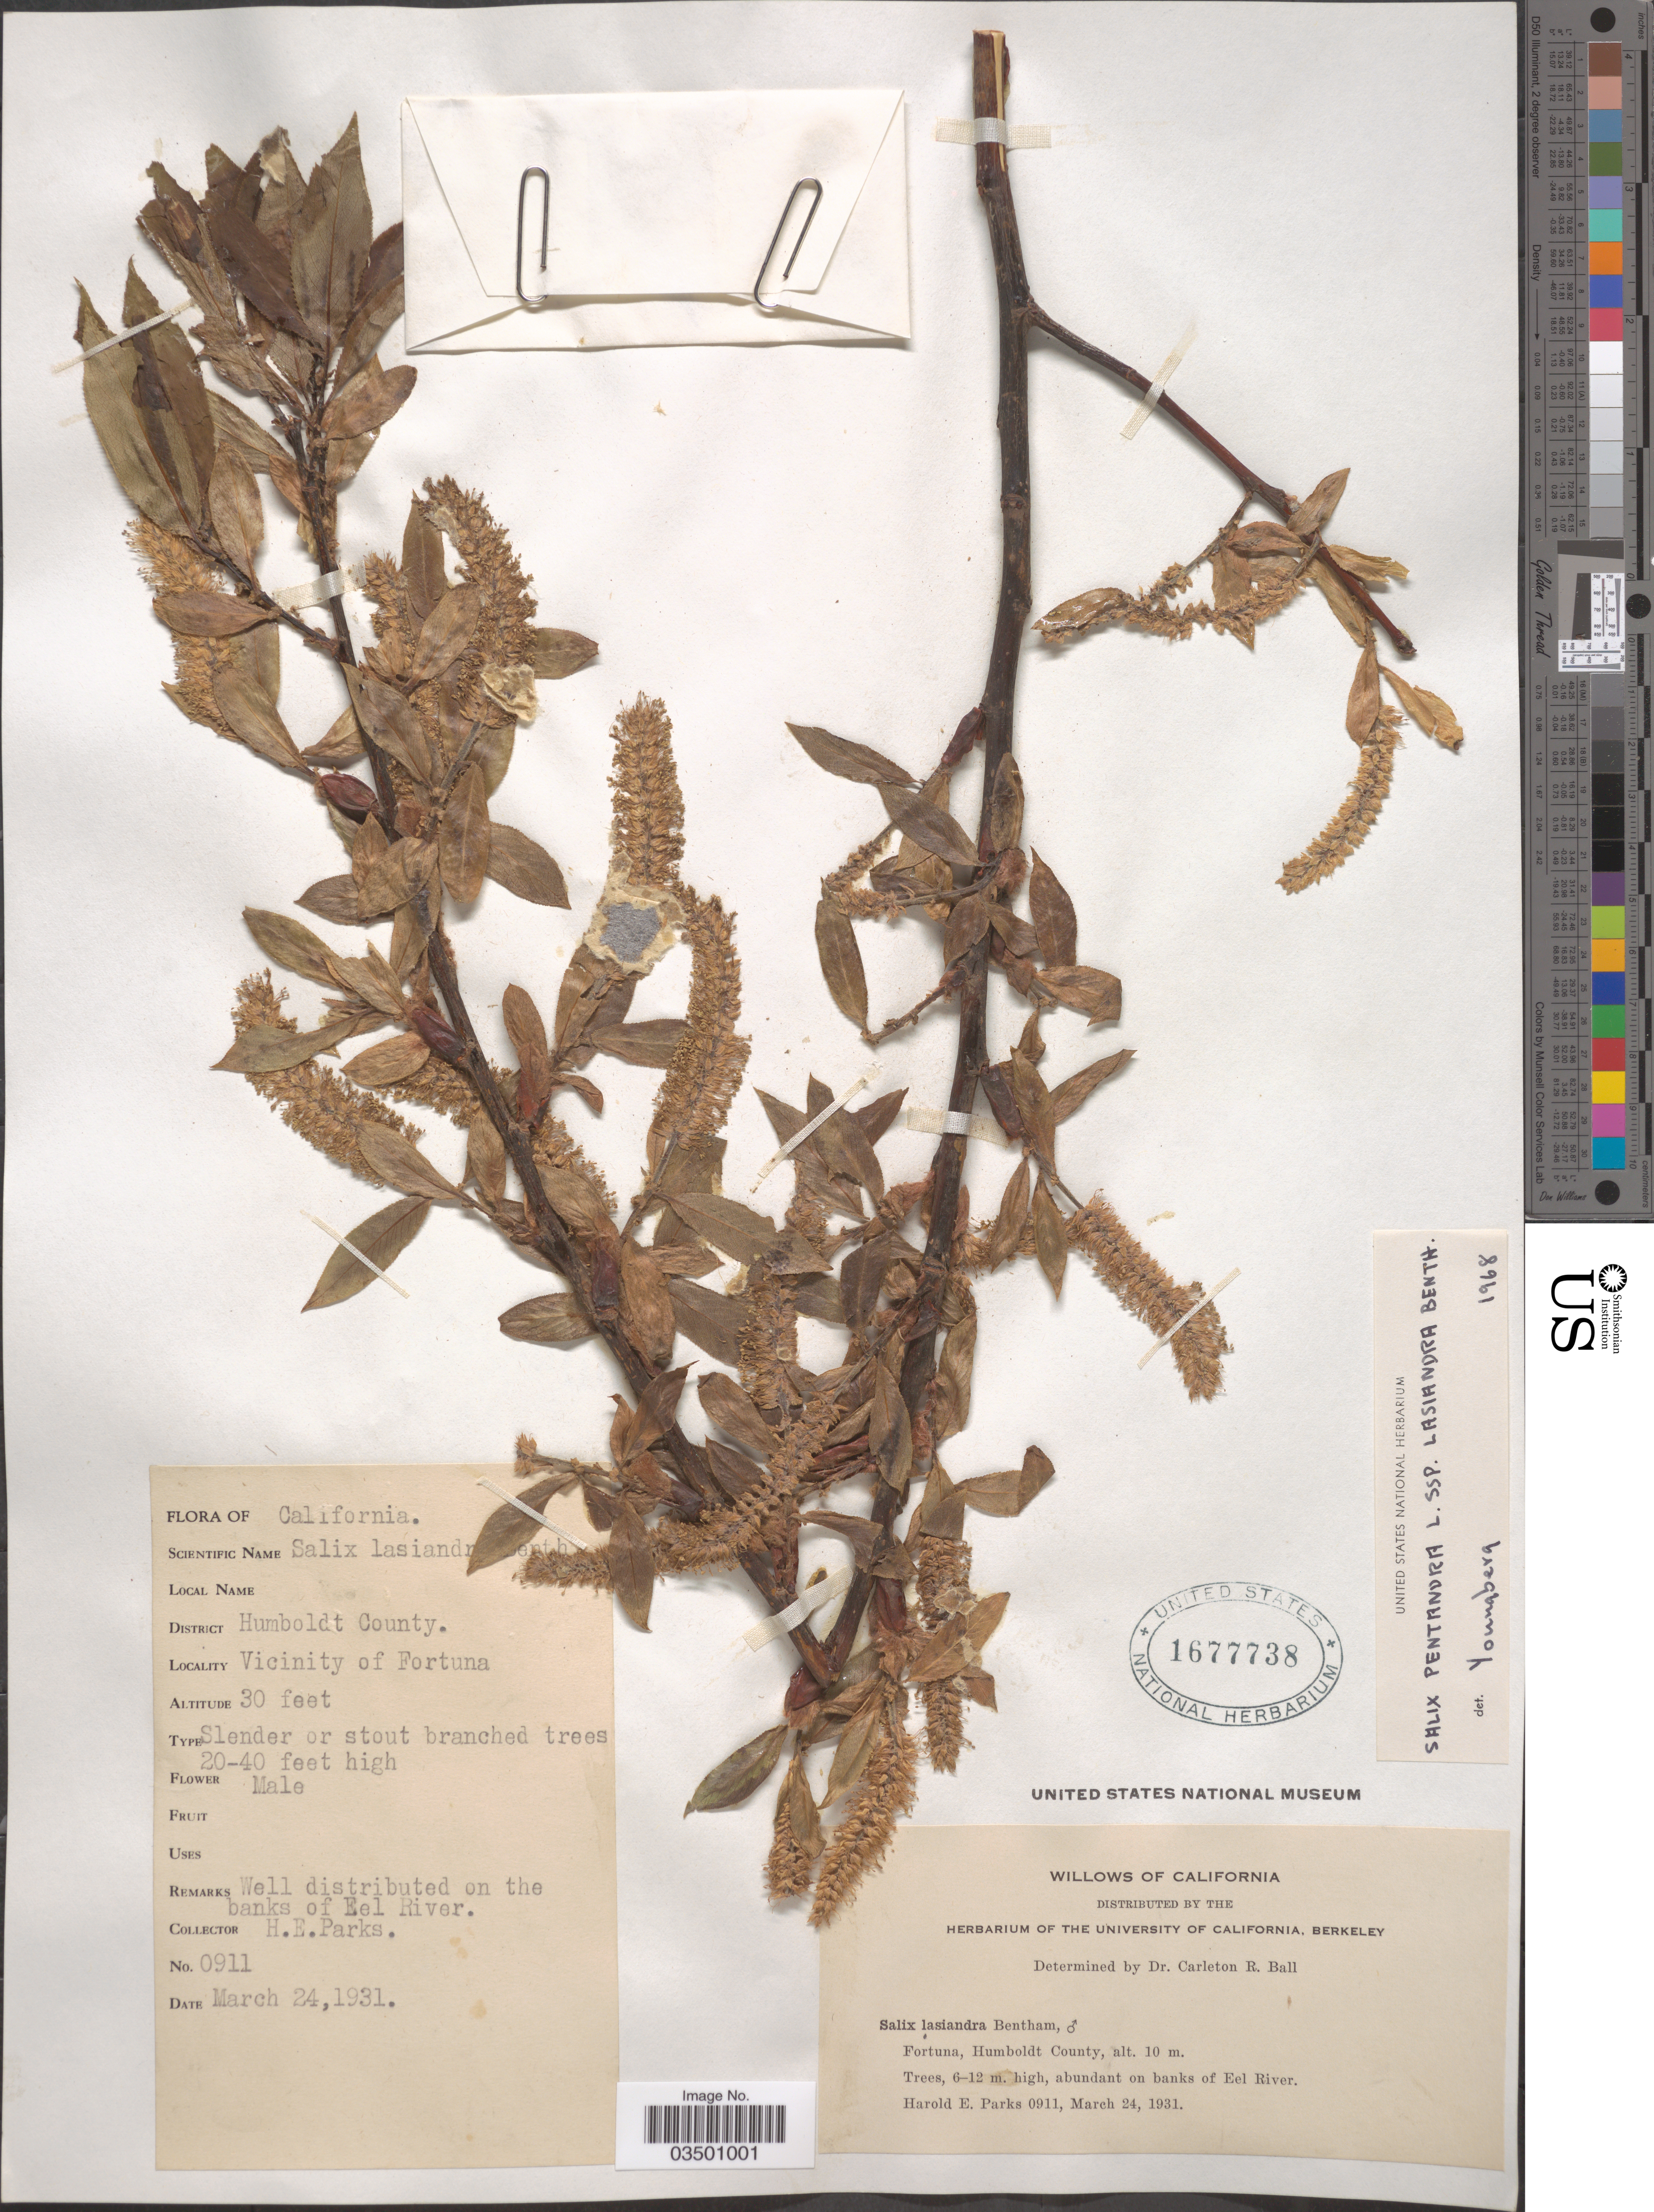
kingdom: Plantae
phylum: Tracheophyta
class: Magnoliopsida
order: Malpighiales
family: Salicaceae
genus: Salix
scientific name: Salix lasiandra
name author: Benth.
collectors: H. E. Parks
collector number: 0911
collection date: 1931-03-24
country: United States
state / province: California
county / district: Humboldt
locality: Vicinity of Fortuna, Humboldt County. On banks of Eel River.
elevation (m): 10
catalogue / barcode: US 1677738